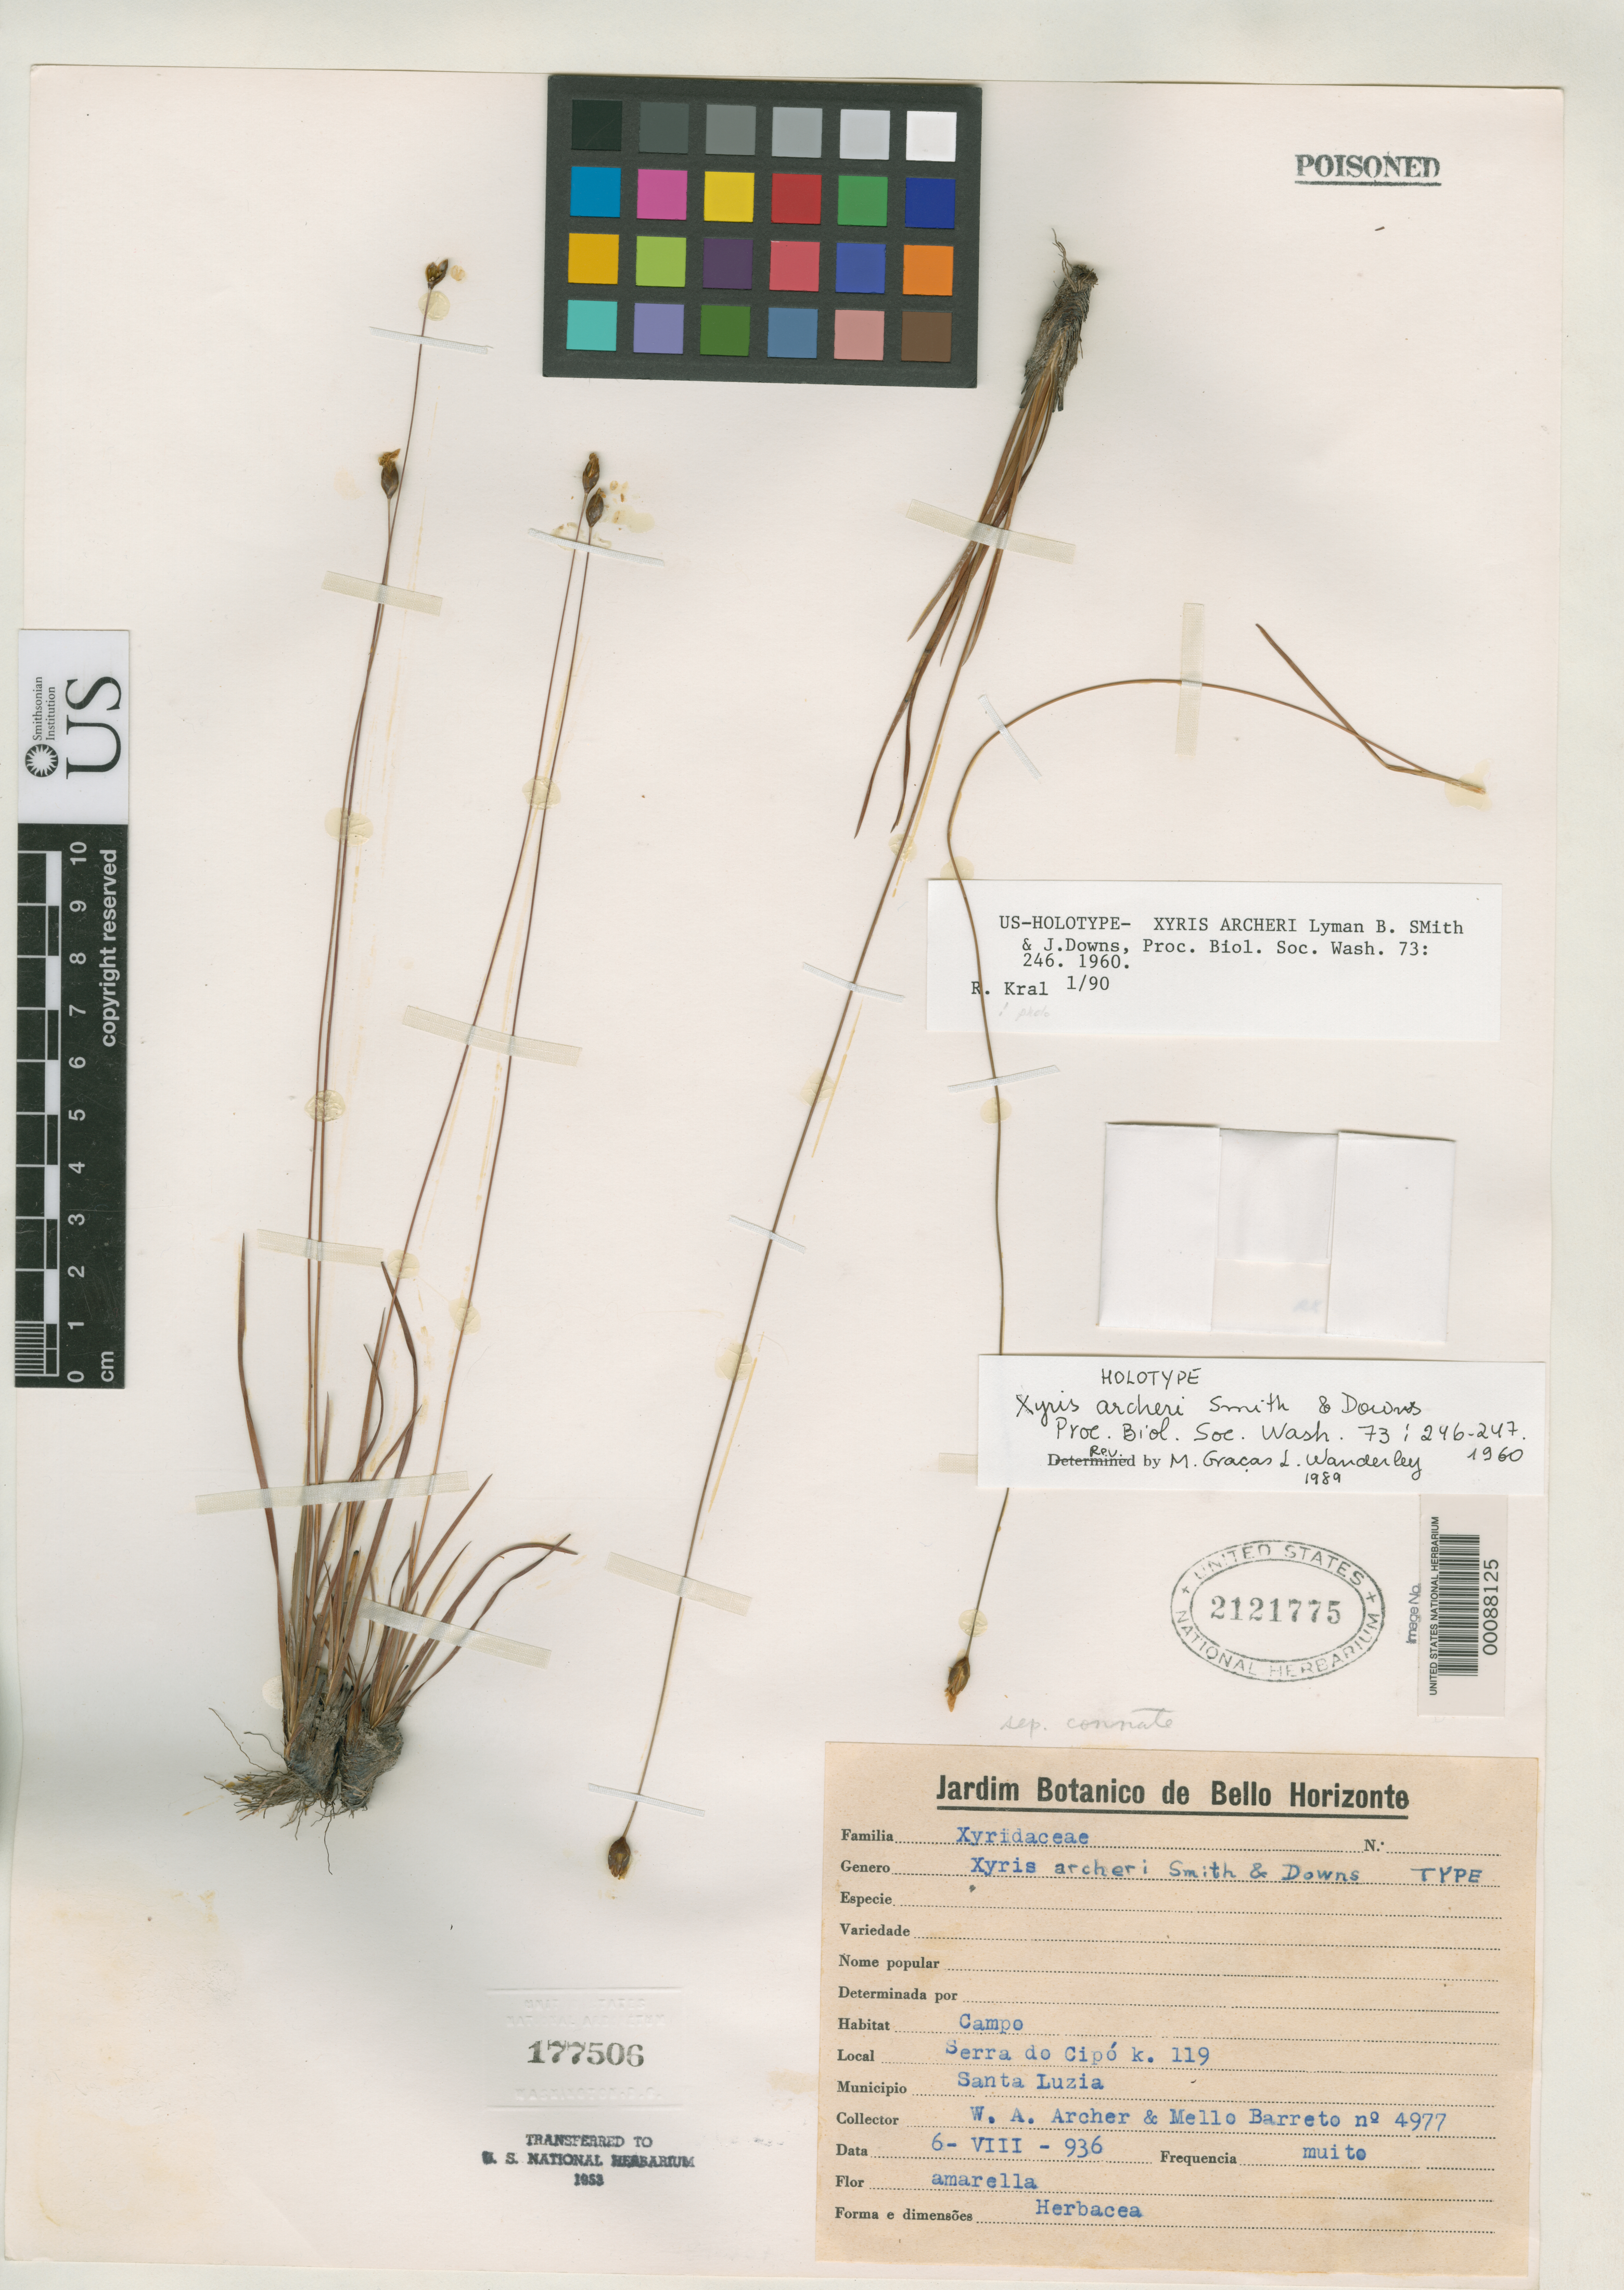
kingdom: Plantae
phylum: Tracheophyta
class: Liliopsida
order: Poales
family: Xyridaceae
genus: Xyris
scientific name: Xyris archeri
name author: L.B. Sm. & Downs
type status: Holotype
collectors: W. A. Archer & M. Barreto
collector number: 4977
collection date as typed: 06 Aug 1936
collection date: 1936-08-06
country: Brazil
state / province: Minas Gerais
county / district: Santa Lucia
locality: Serra do Cipo.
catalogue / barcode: US 2121775